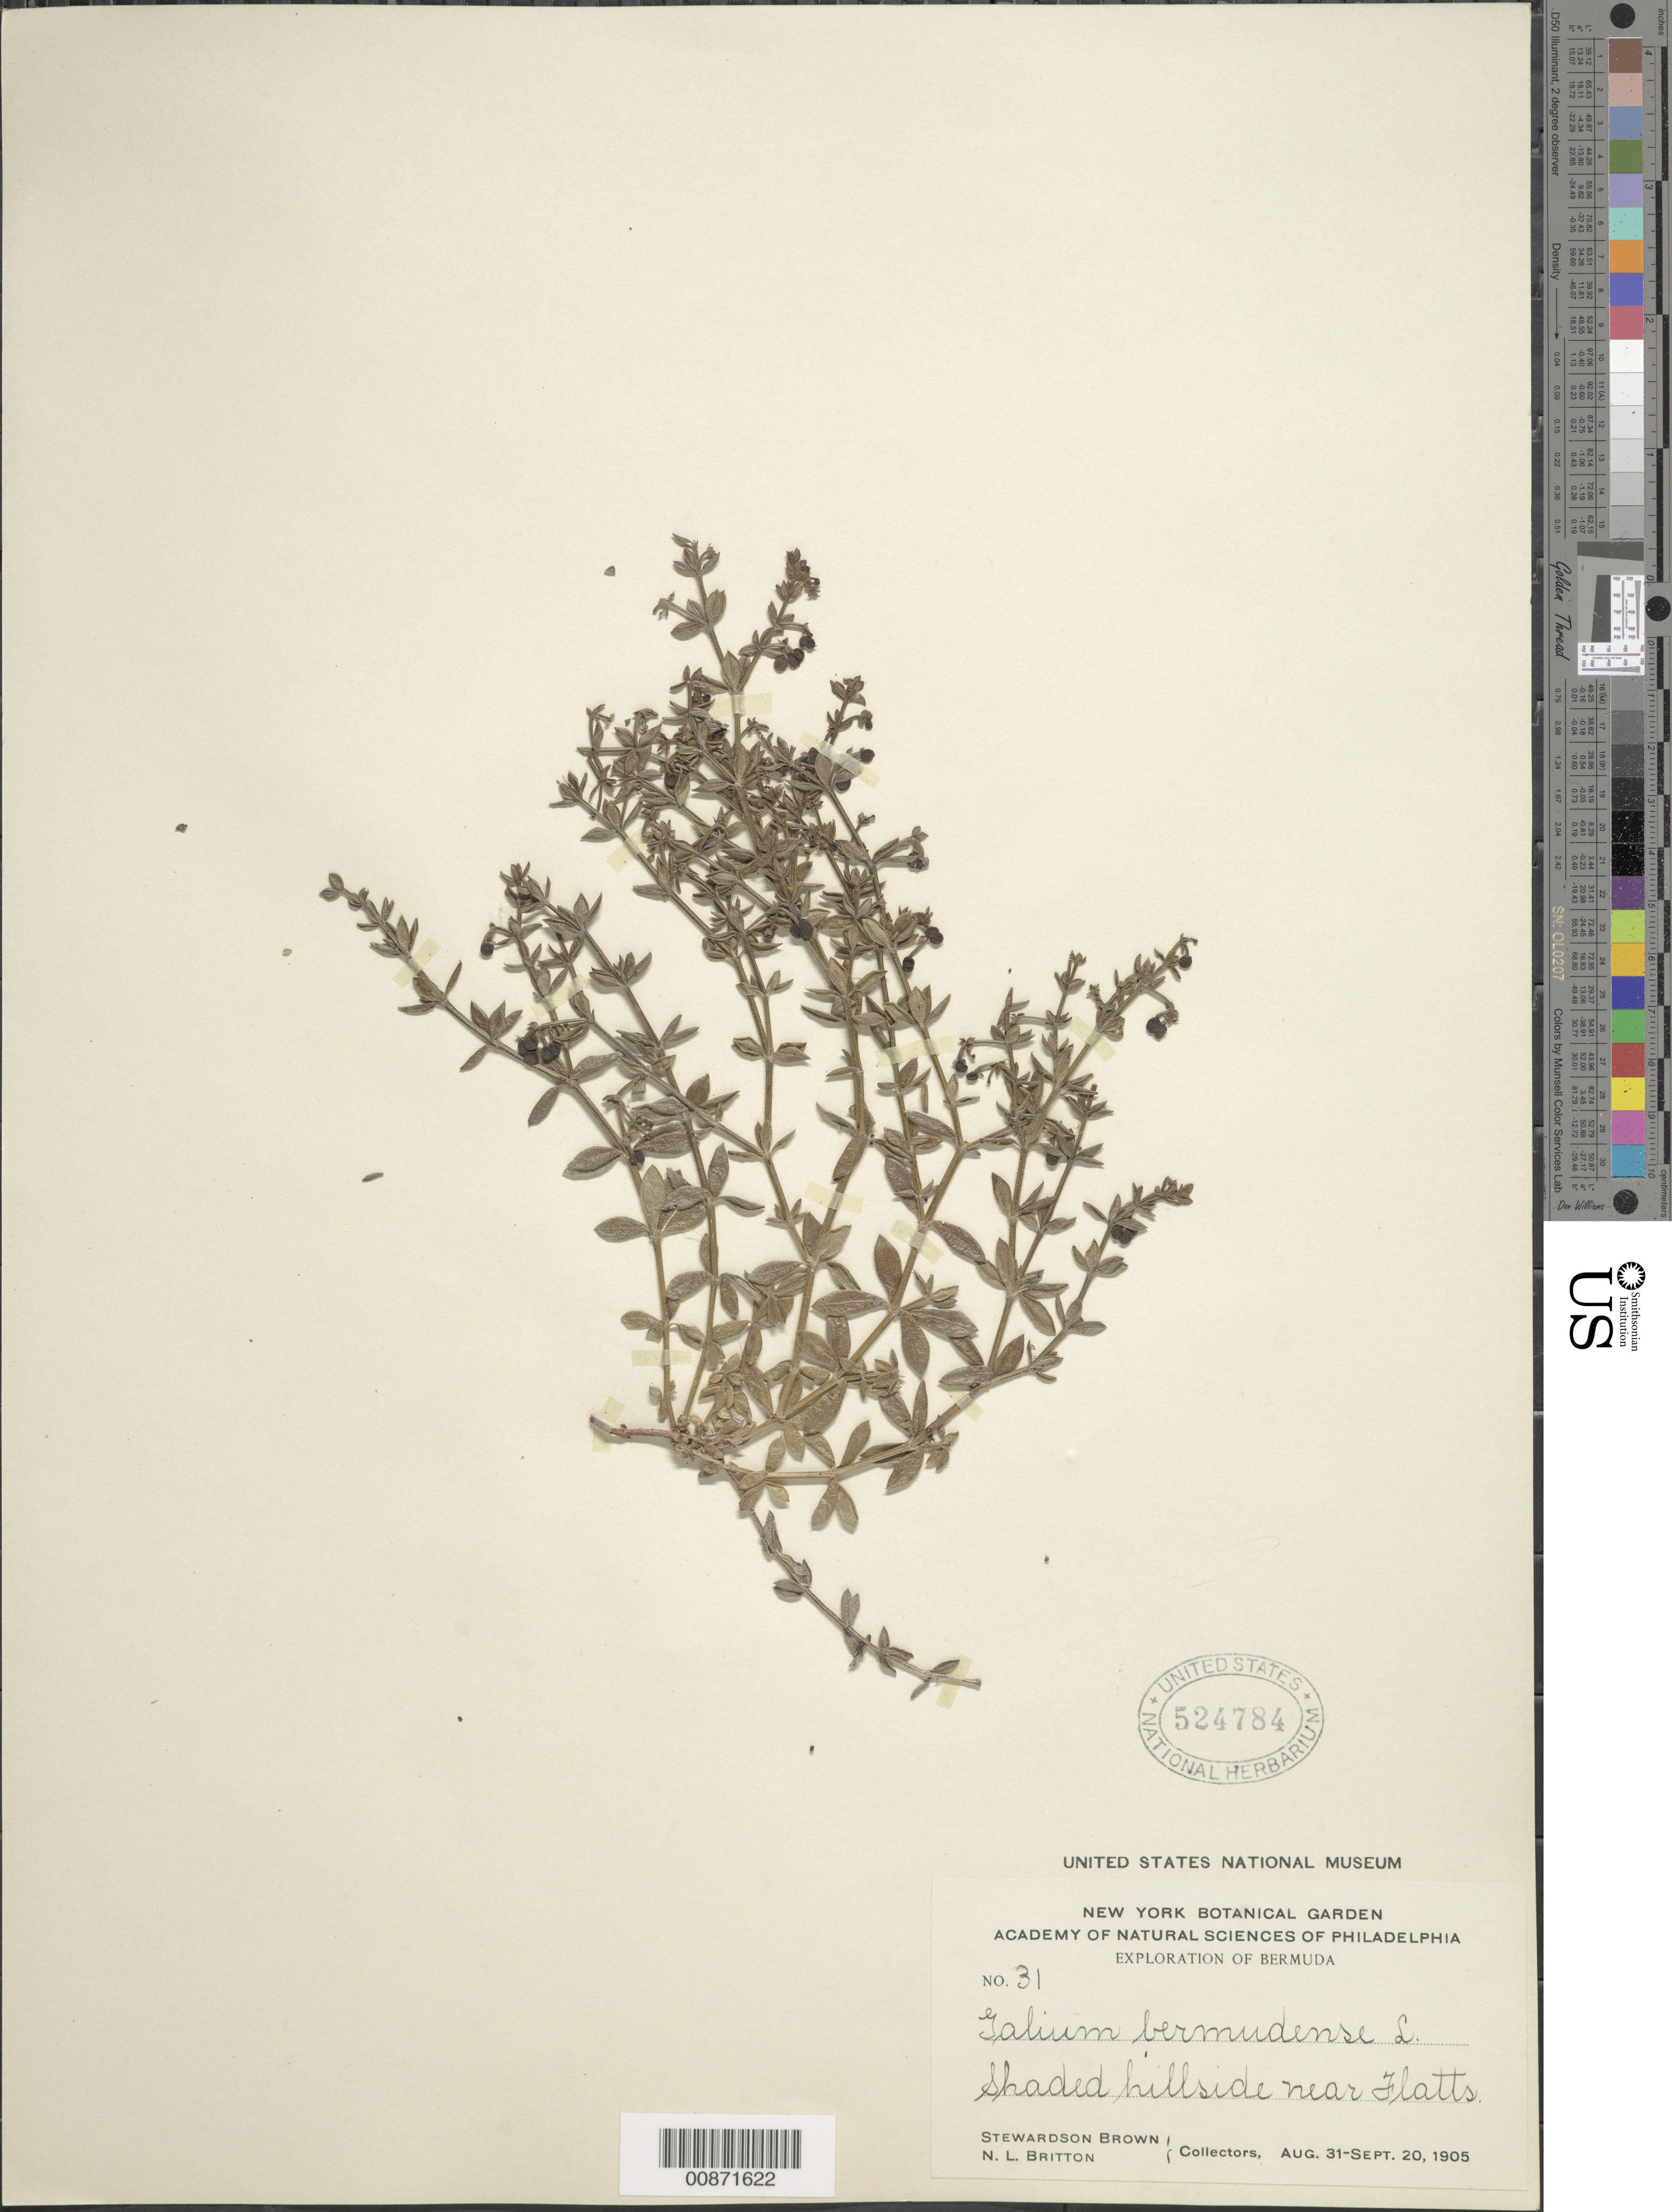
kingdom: Plantae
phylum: Tracheophyta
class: Magnoliopsida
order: Gentianales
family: Rubiaceae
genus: Galium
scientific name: Galium bermudense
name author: L.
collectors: S. Brown & N. Britton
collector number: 31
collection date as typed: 31 Aug 1905 to 20 Sep 1905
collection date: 1905-08-31/1905-09-20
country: Bermuda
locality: Grasmere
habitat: Shaded hillside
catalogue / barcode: US 524784